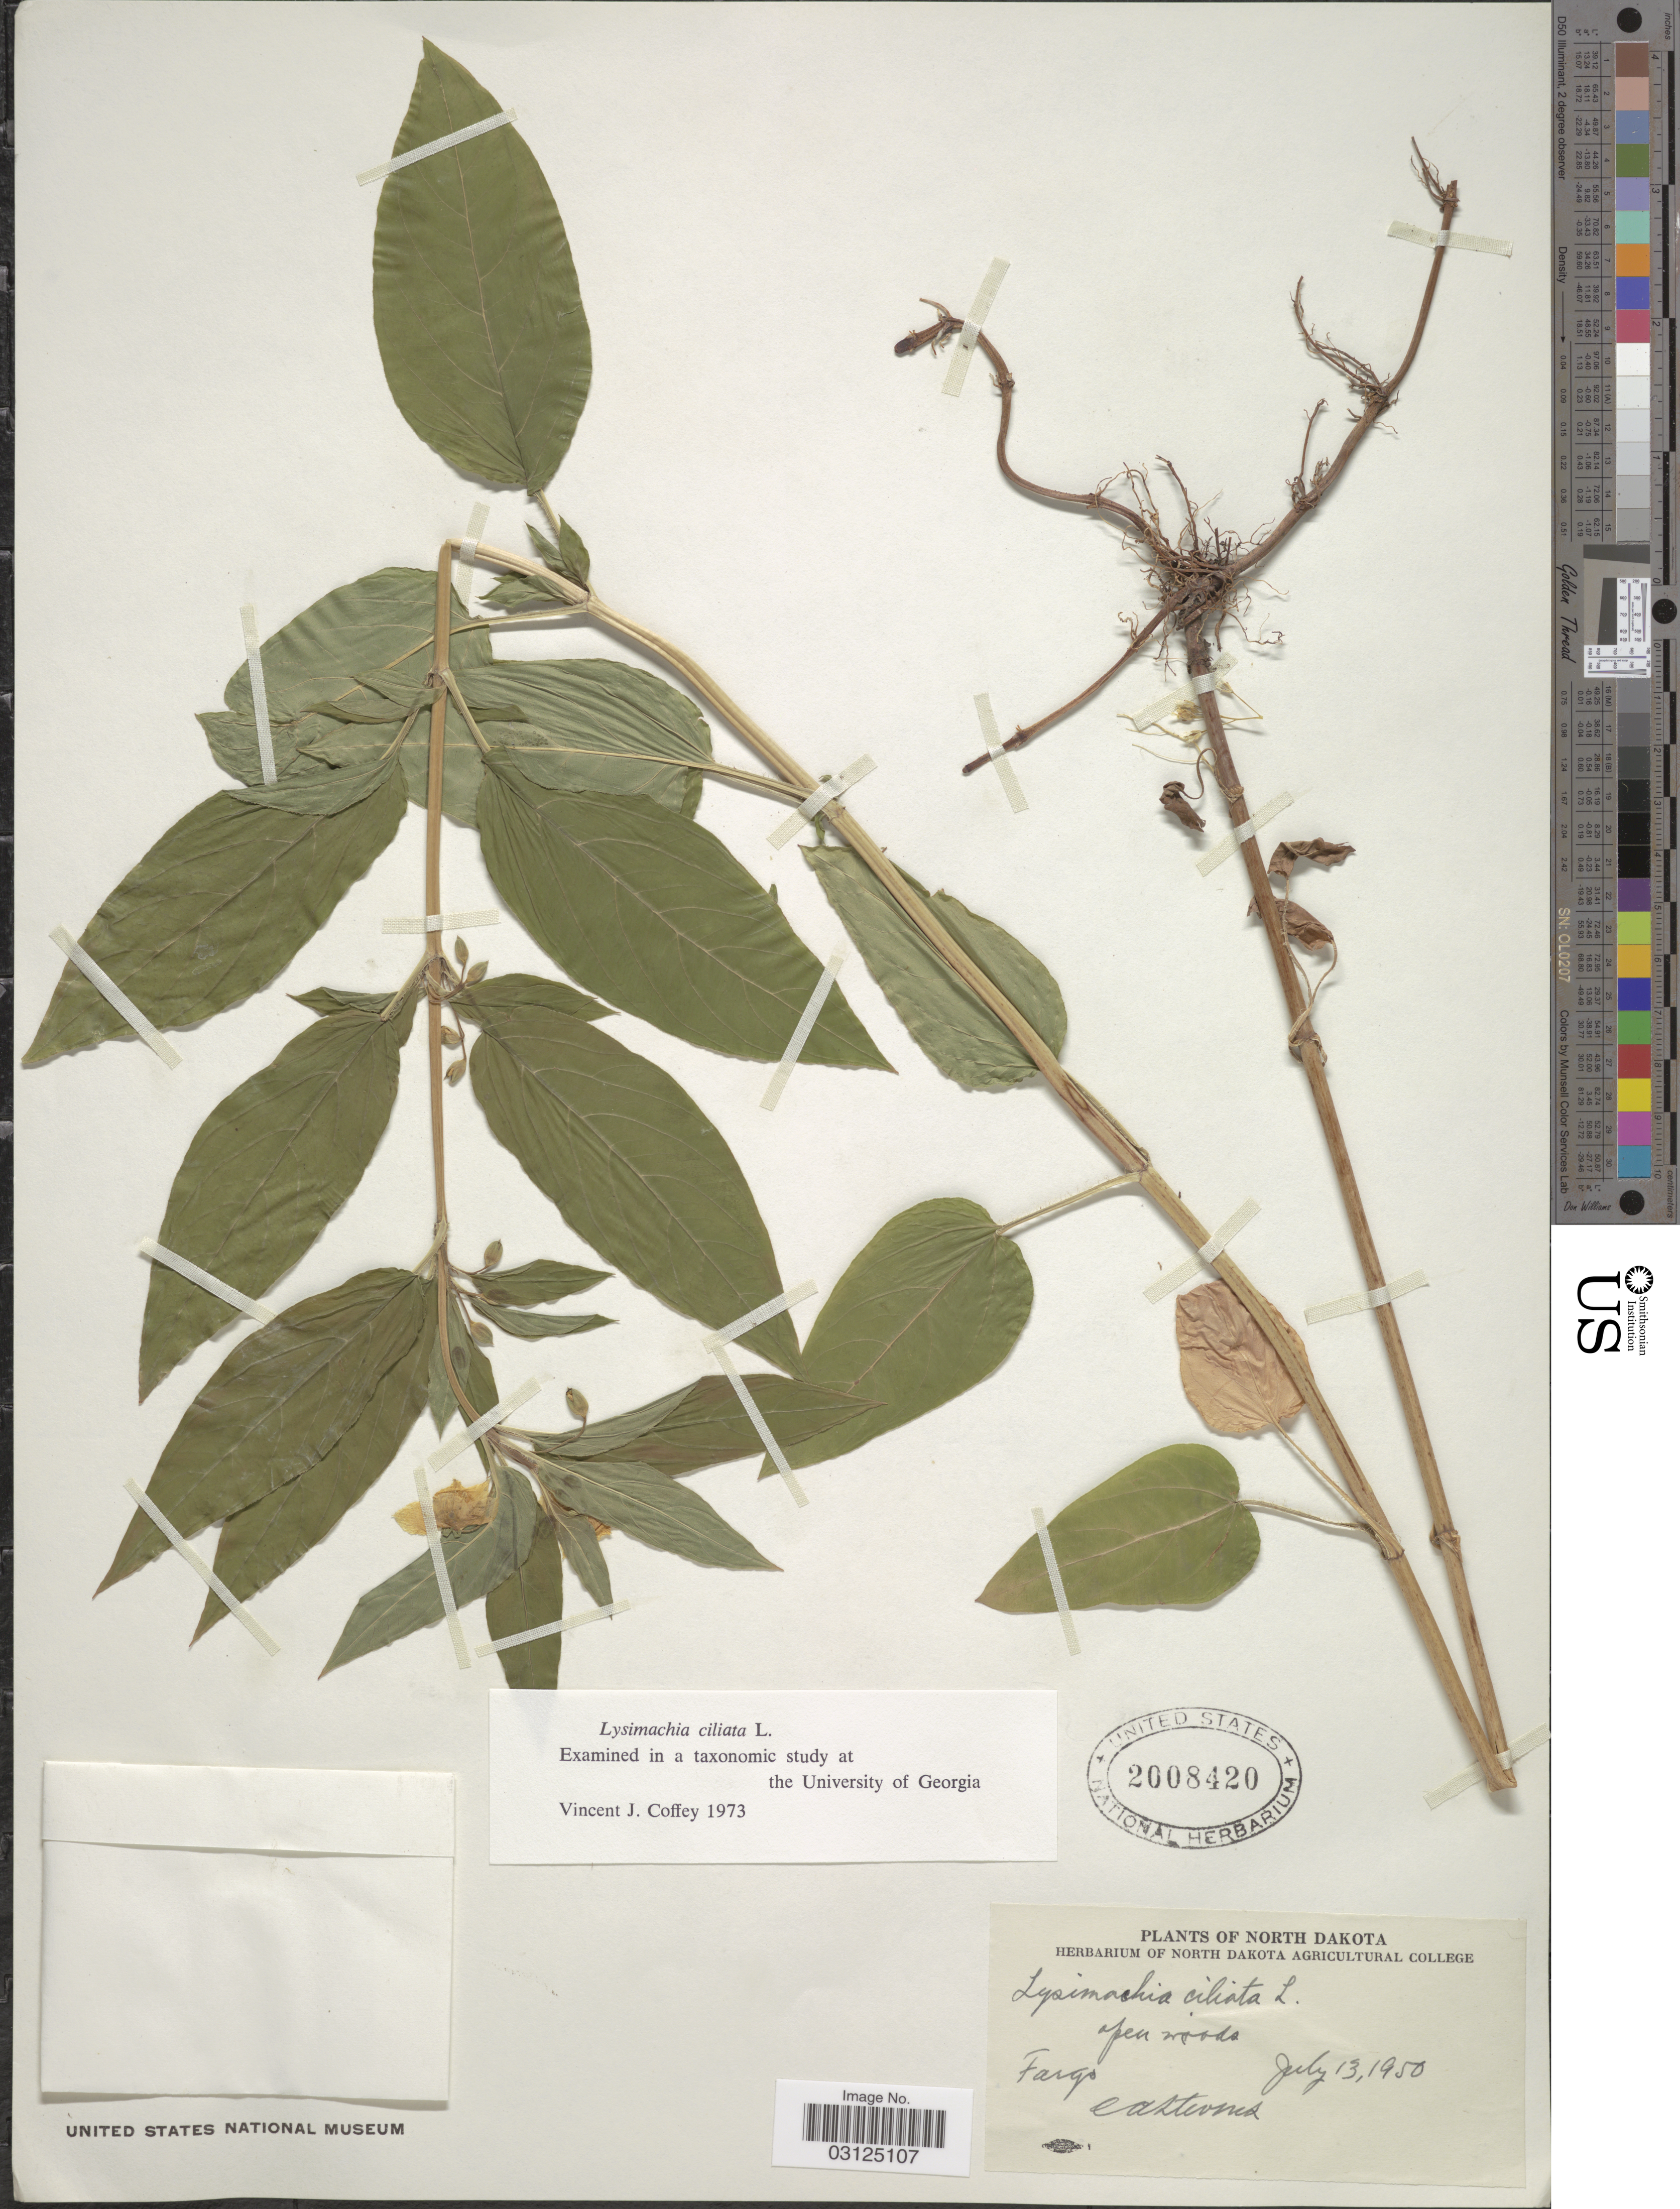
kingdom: Plantae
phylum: Tracheophyta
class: Magnoliopsida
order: Ericales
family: Primulaceae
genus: Lysimachia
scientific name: Lysimachia ciliata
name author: L.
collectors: E. Stevens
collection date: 1950-07-13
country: United States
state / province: North Dakota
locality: Open woods, Fargo.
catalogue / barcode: US 2008420